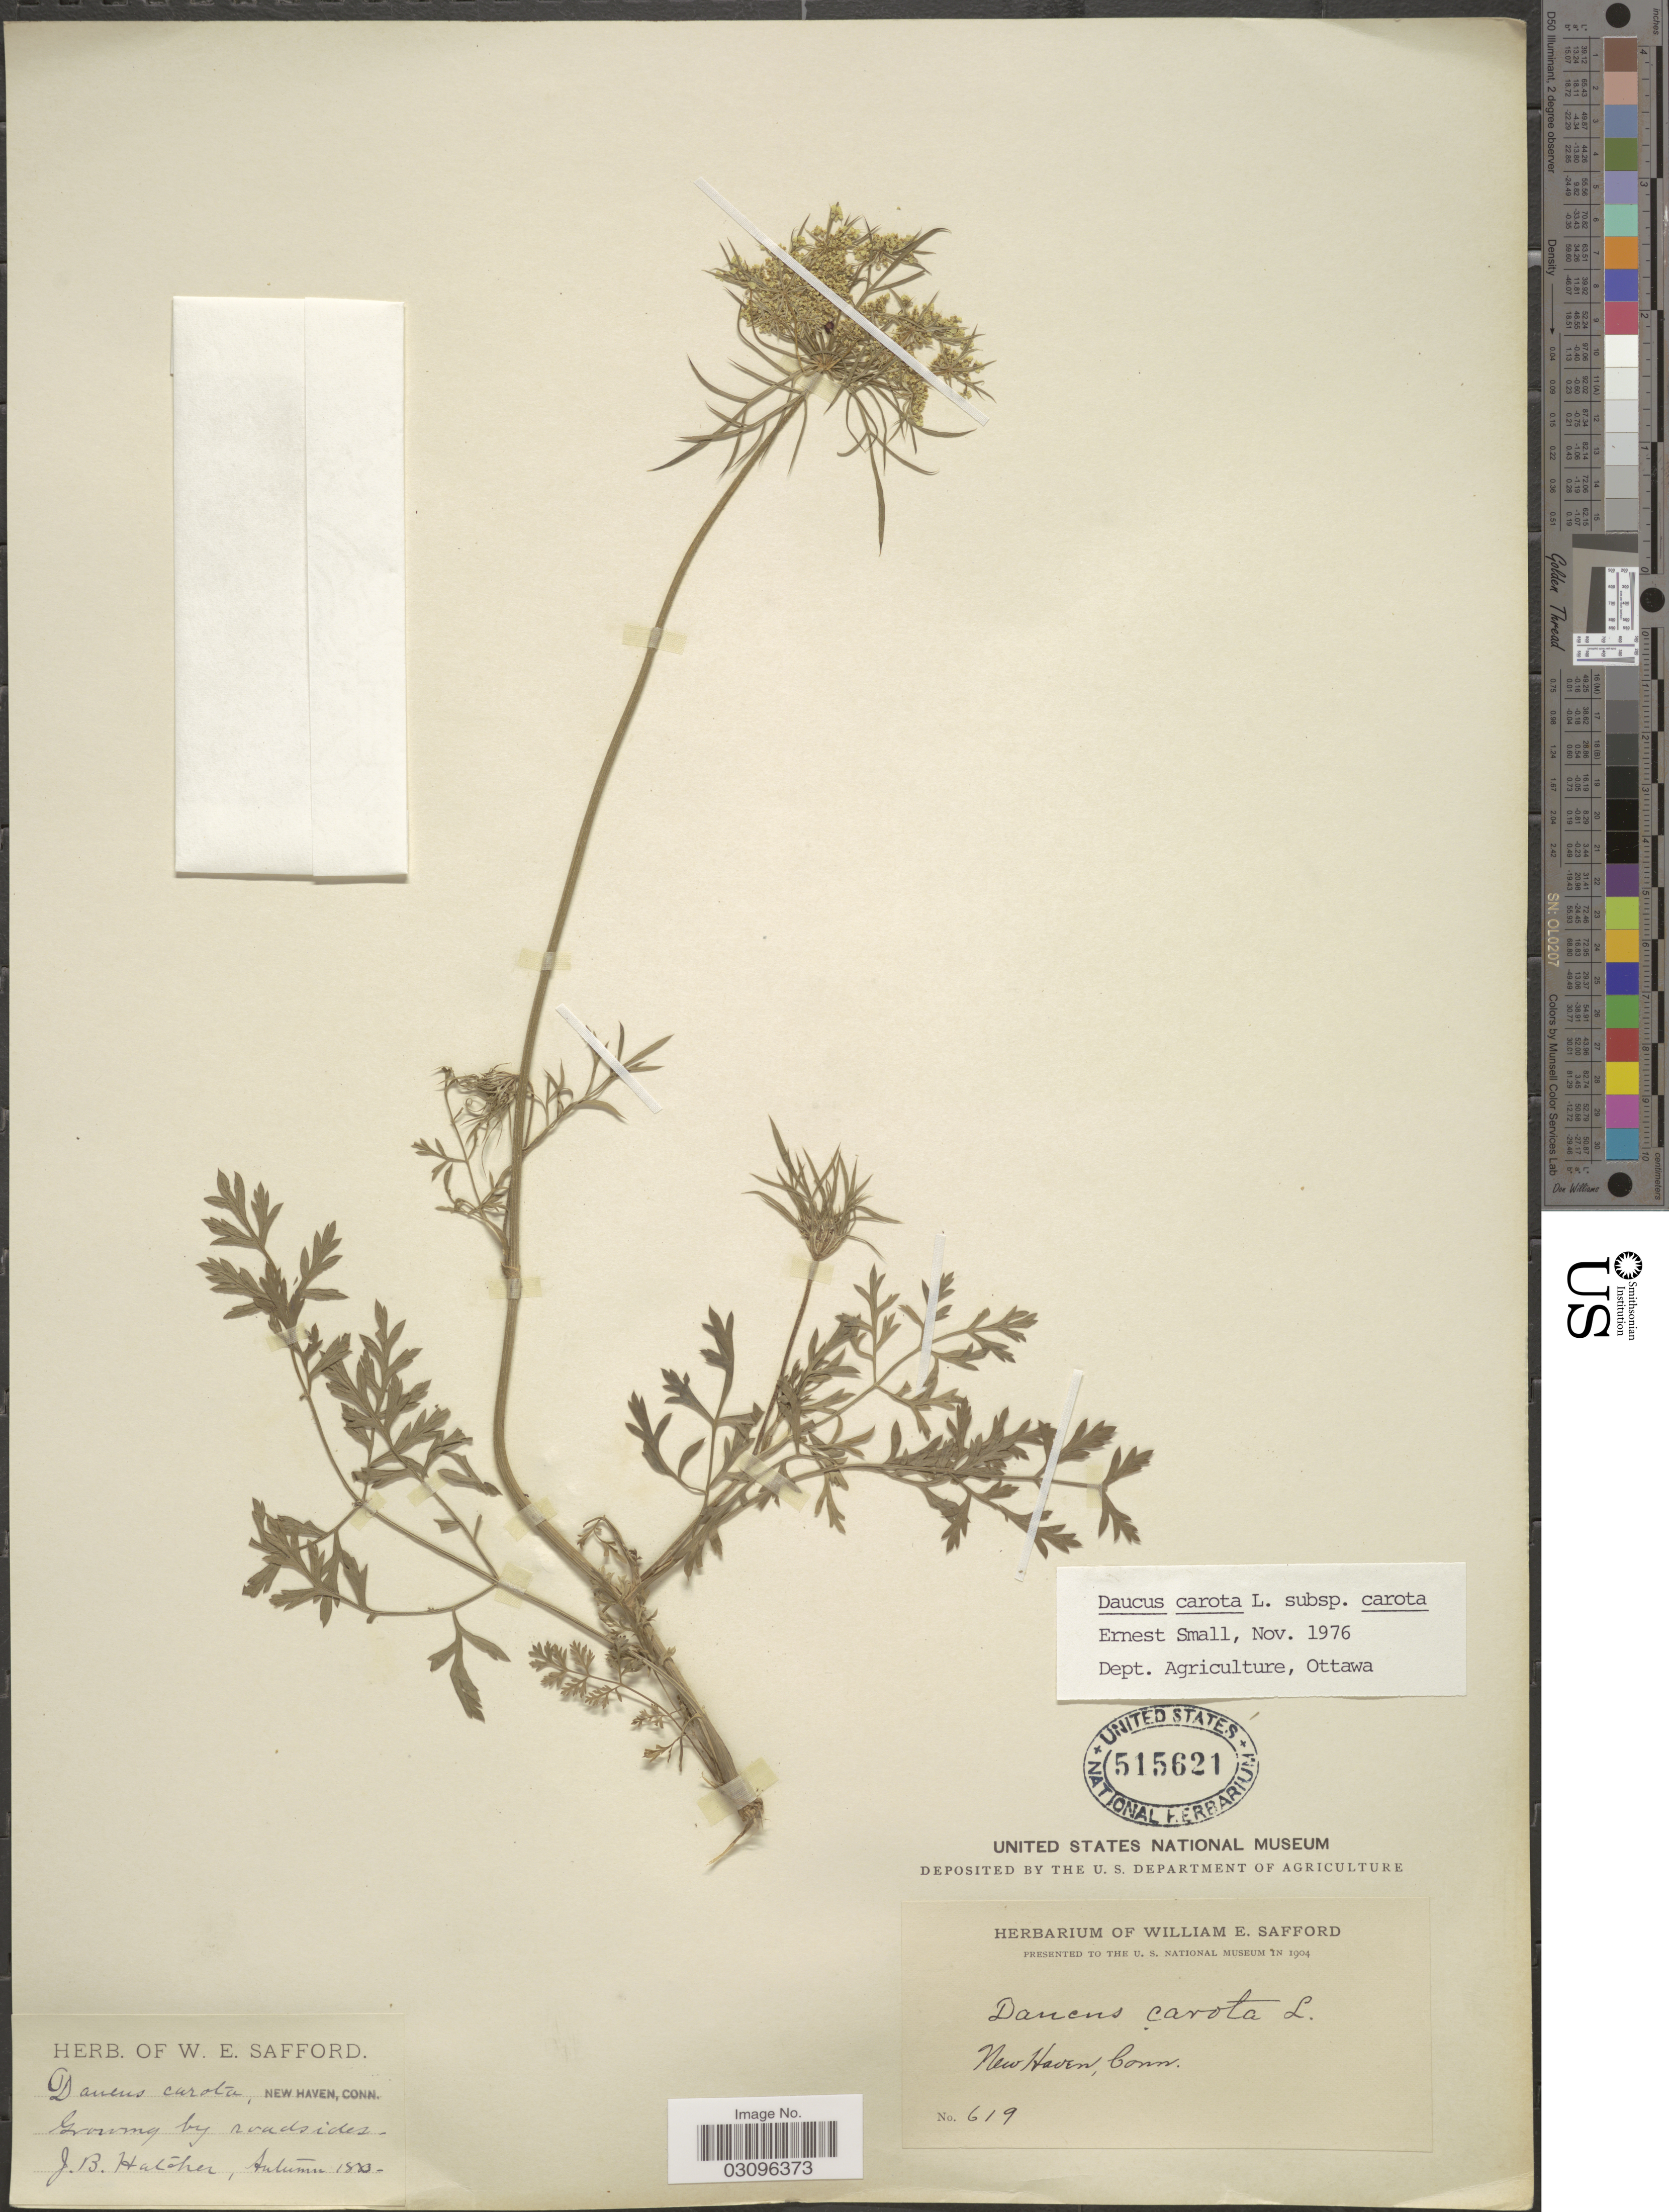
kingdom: Plantae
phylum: Tracheophyta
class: Magnoliopsida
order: Apiales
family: Apiaceae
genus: Daucus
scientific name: Daucus carota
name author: L.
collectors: J. Hatcher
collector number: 619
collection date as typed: Autumn 1883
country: United States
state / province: Connecticut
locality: New Haven, Conn.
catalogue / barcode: US 515621